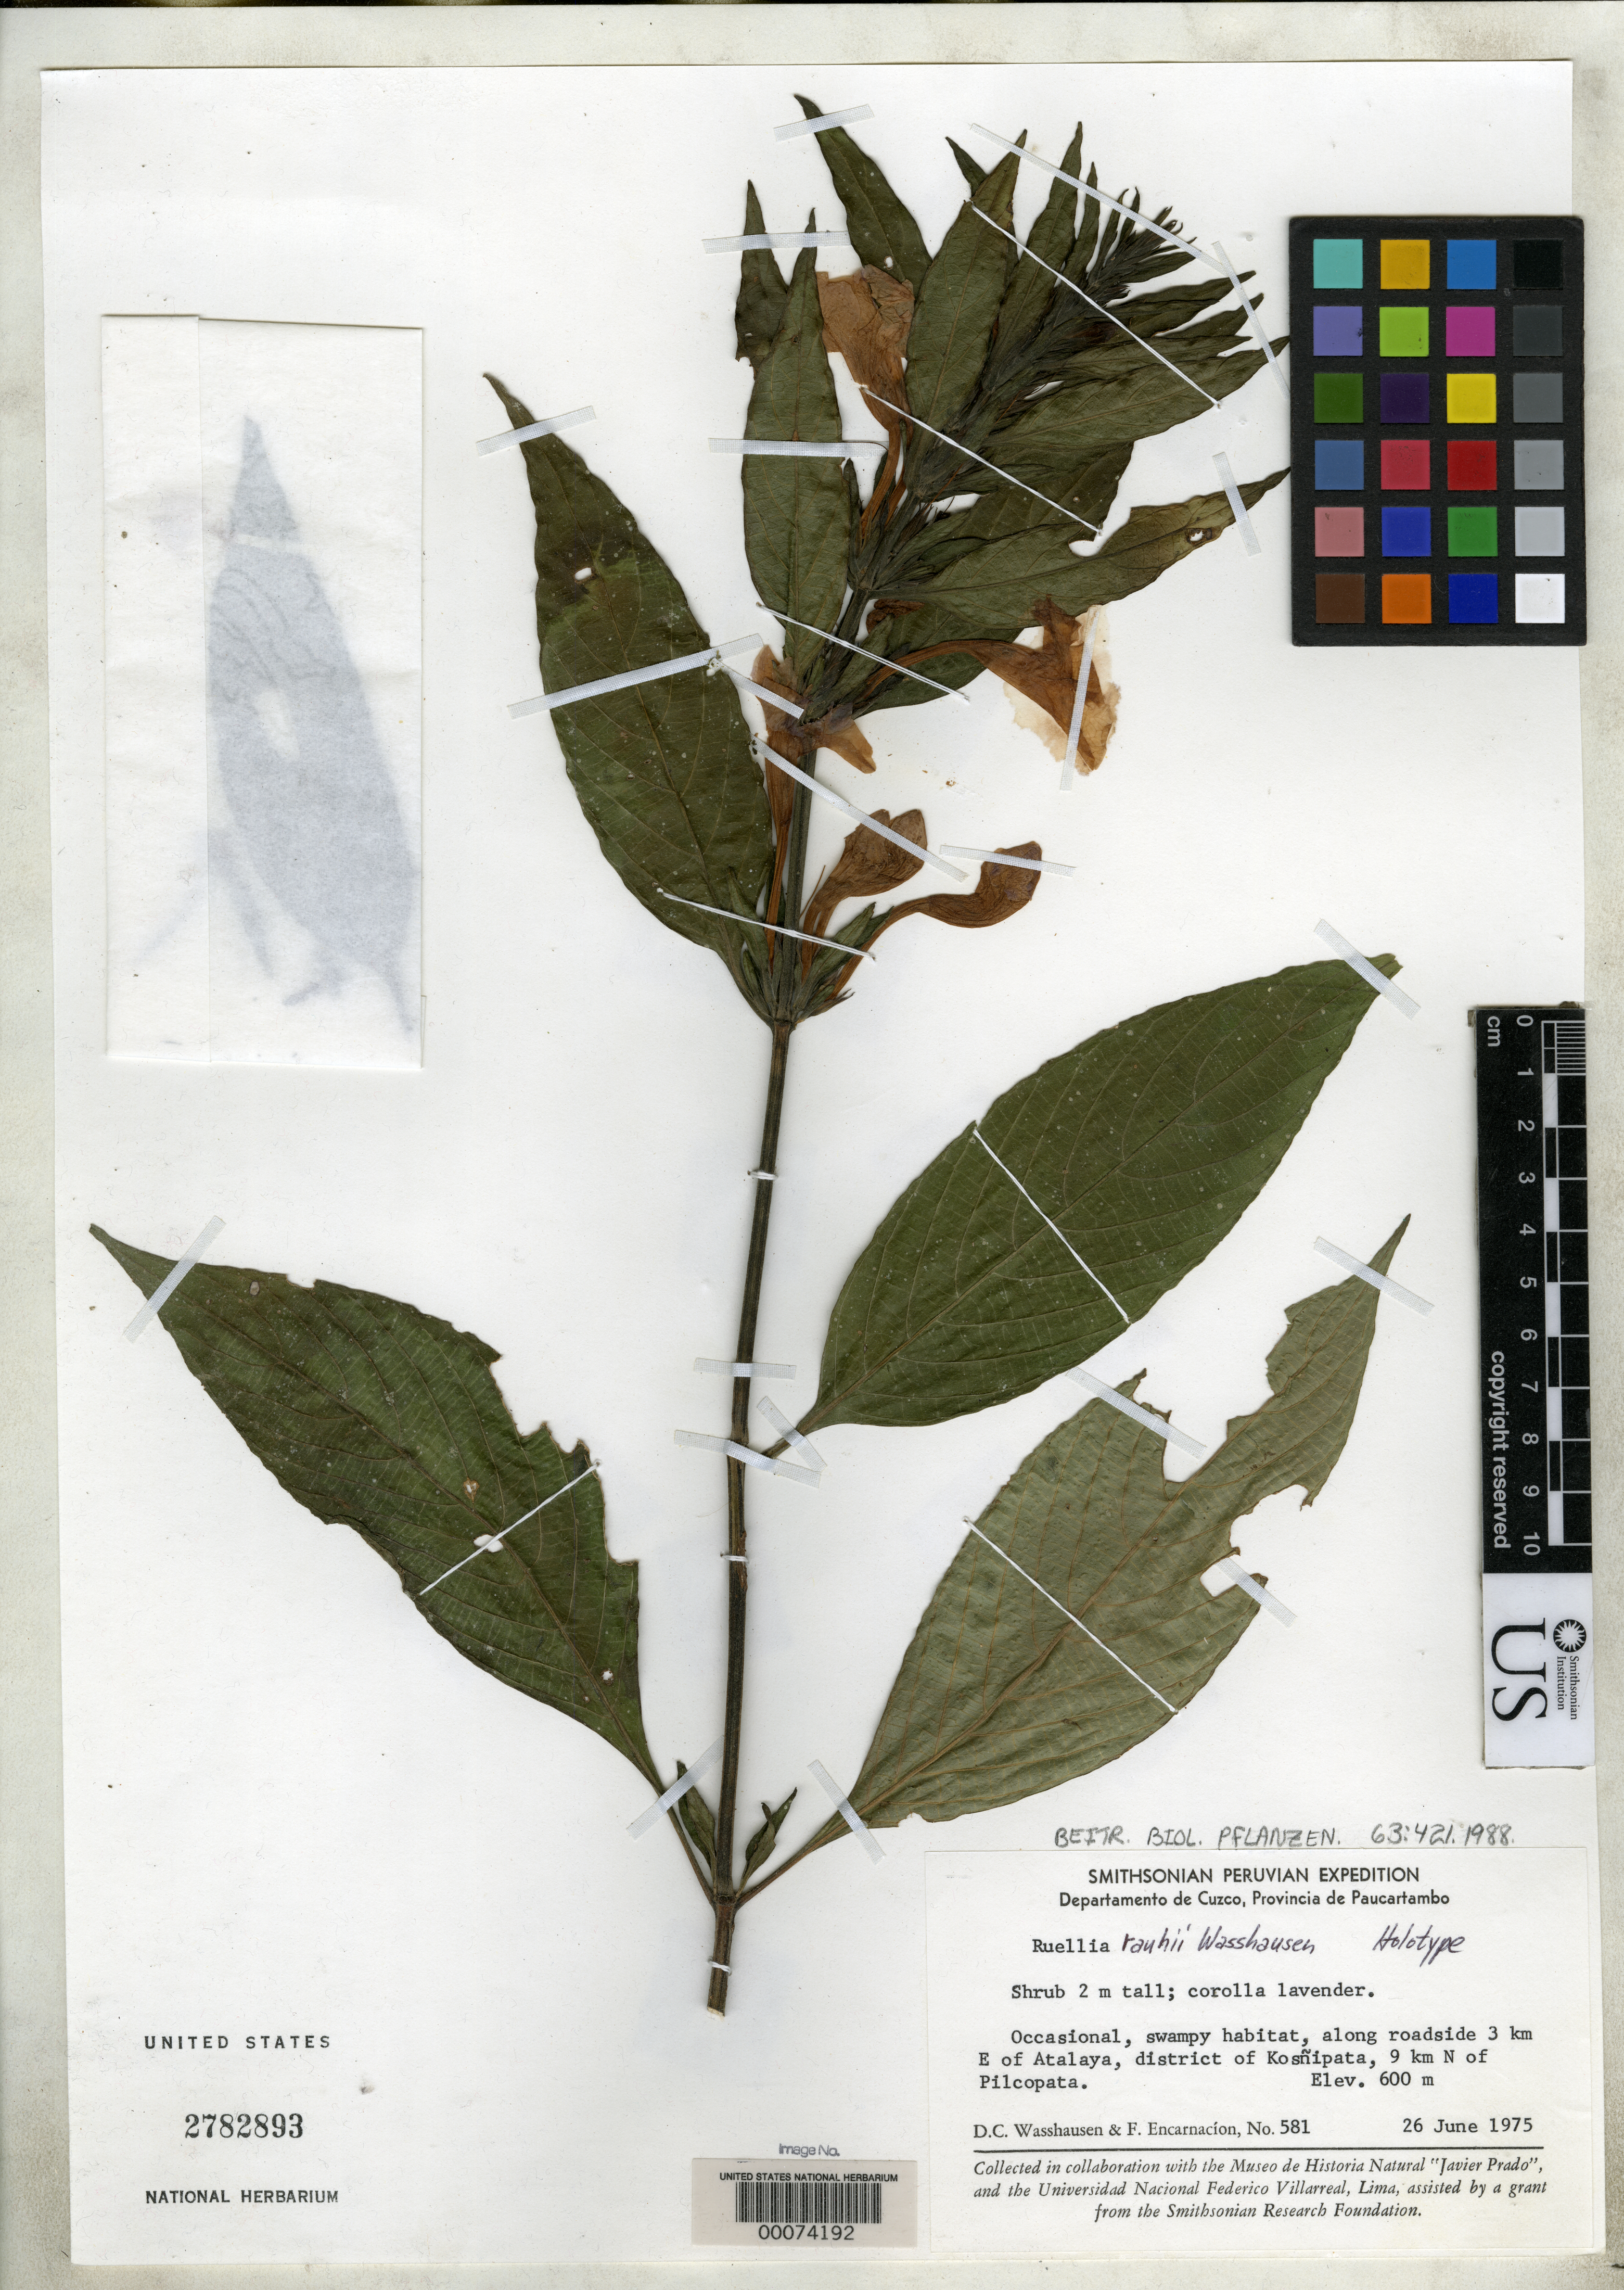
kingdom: Plantae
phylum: Tracheophyta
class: Magnoliopsida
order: Lamiales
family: Acanthaceae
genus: Ruellia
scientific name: Ruellia rauhii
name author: Wassh.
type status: Holotype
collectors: D. C. Wasshausen & F. Encarnación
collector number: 581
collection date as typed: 26 Jun 1975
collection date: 1975-06-26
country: Peru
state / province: Cusco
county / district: Paucartambo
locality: Kosnipata District, along roadside 3 km E of Atalaya, 9 km N of Pilcopata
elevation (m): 600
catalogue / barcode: US 2782893